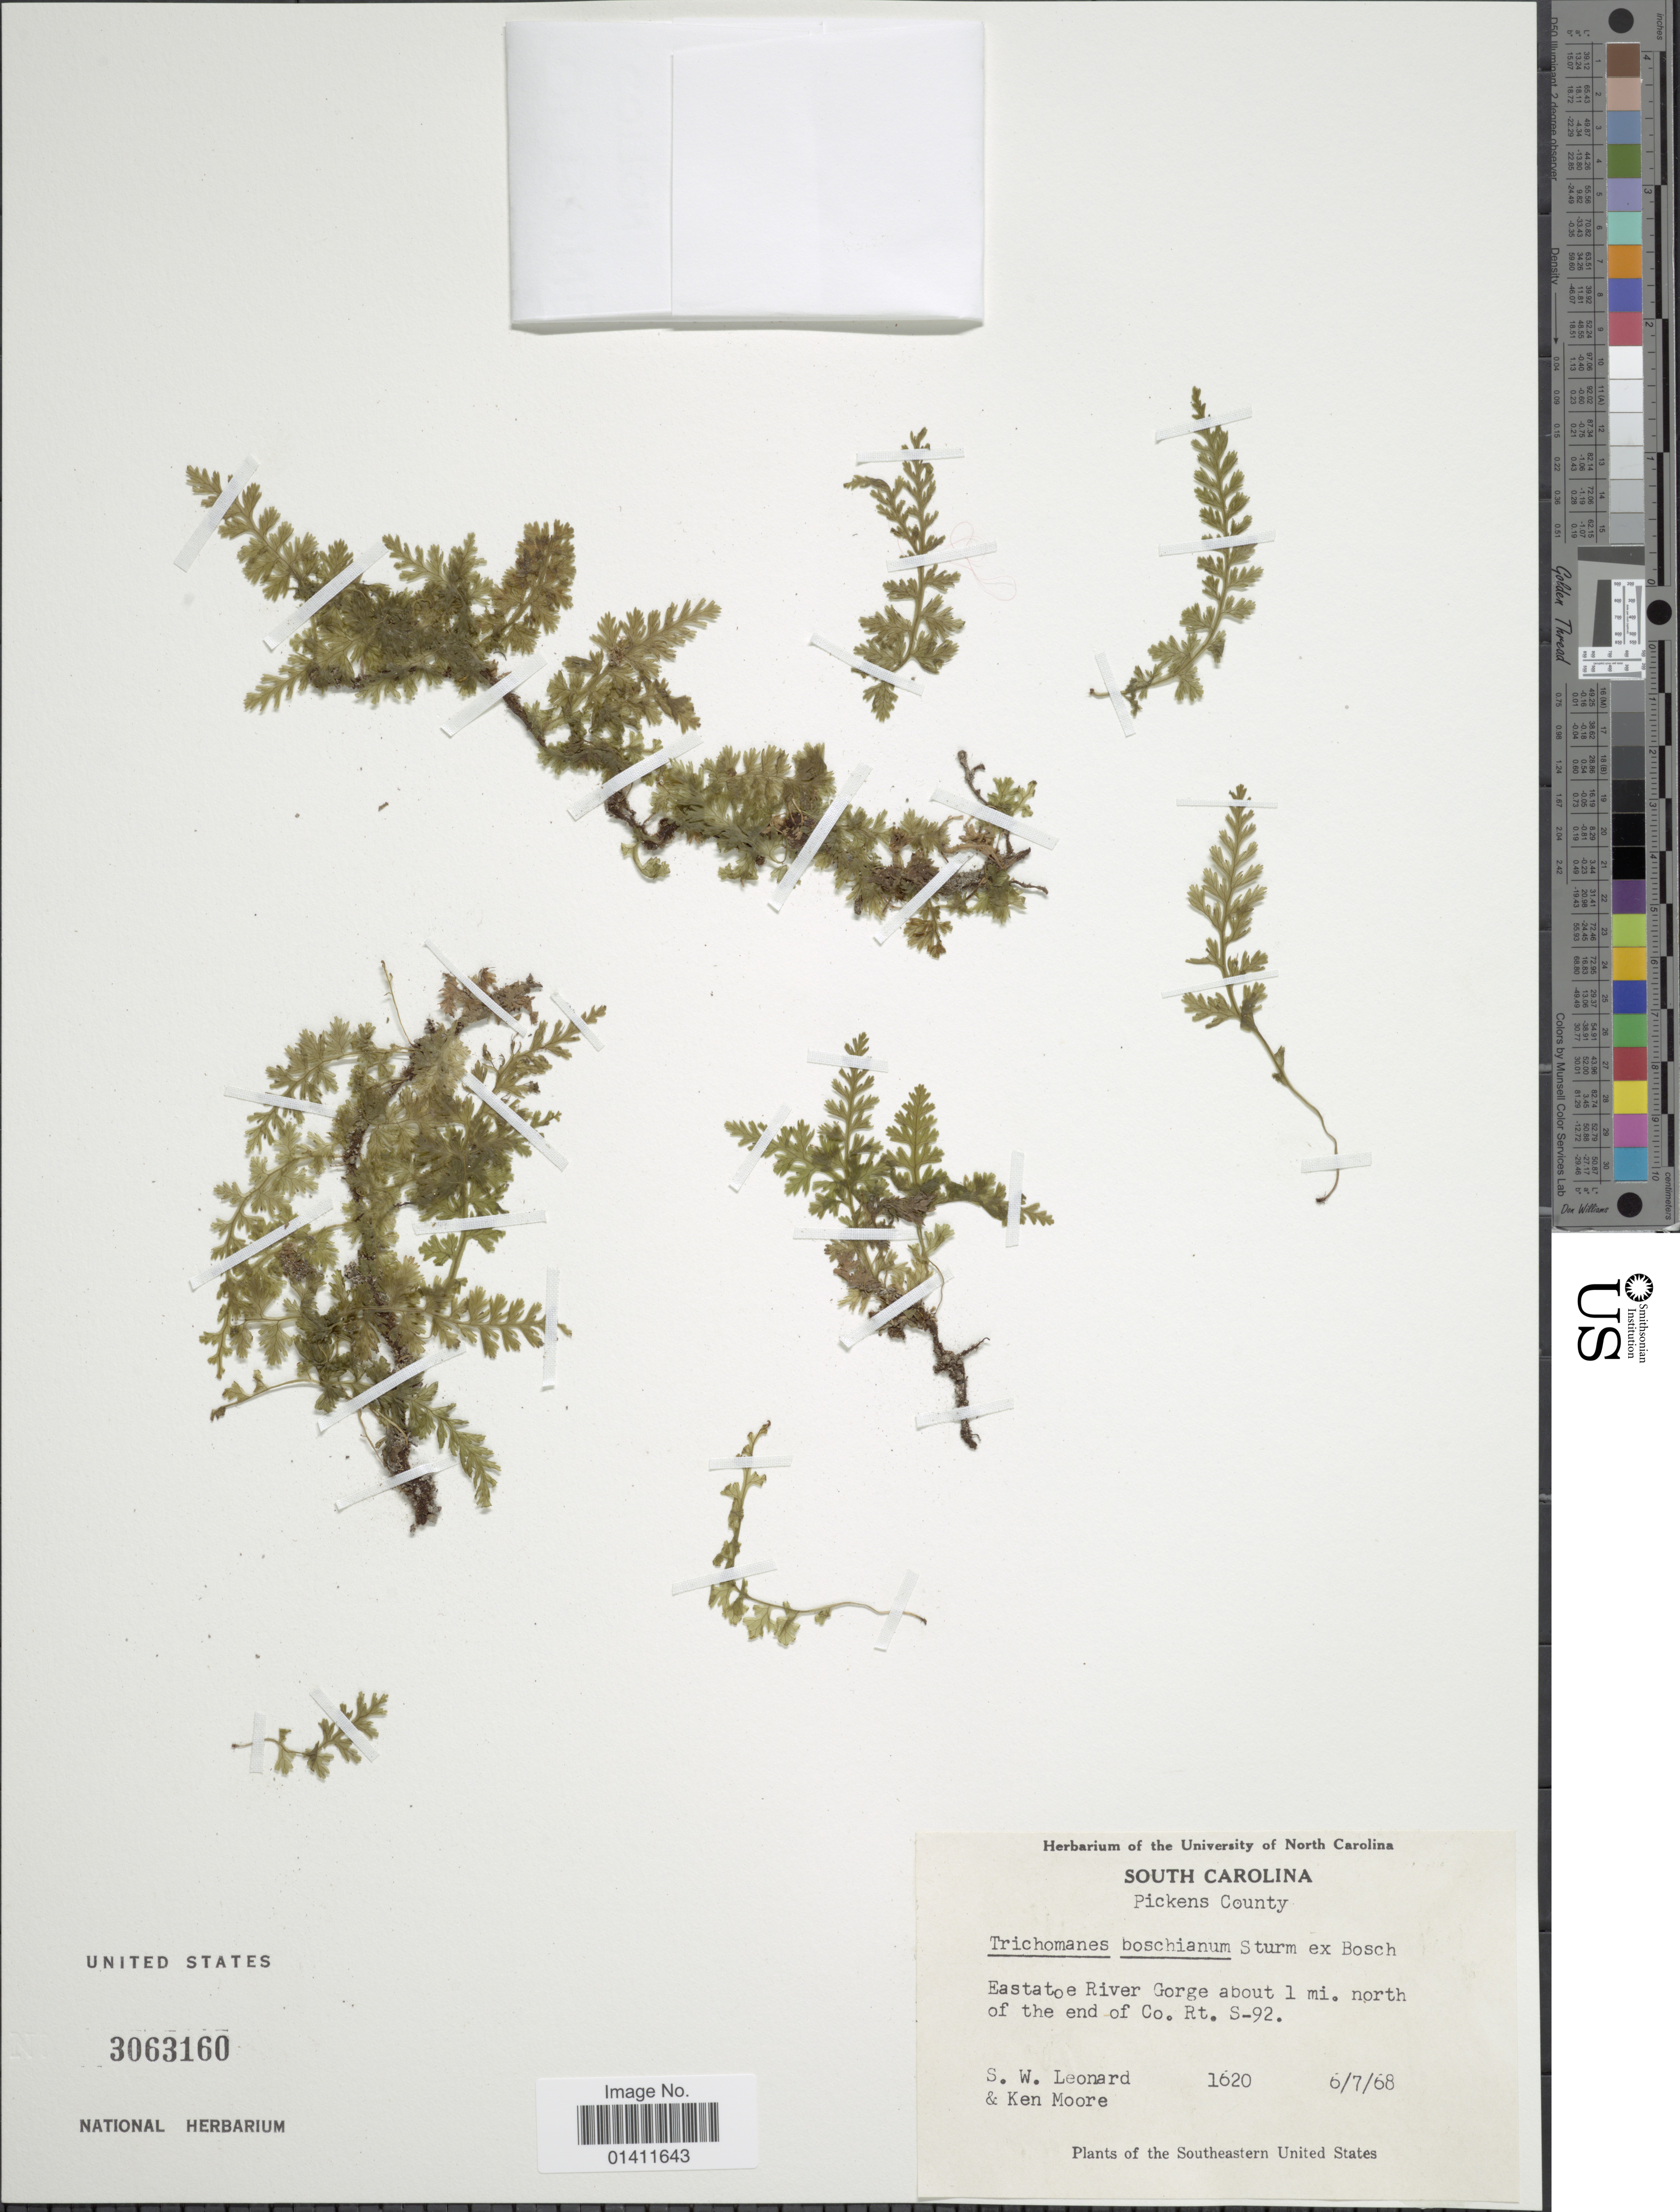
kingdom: Plantae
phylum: Tracheophyta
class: Polypodiopsida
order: Hymenophyllales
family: Hymenophyllaceae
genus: Vandenboschia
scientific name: Vandenboschia boschiana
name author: (J.W. Sturm ex Bosch) Ebihara & K. Iwats.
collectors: S. W. Leonard & K. Moore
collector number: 1620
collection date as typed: Transcribed d/m/y: 6/7/68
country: United States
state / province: South Carolina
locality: Pickens County. Eastatoe River Gorge about 1 mi. north of the end of Co. Rt. S-92.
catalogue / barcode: US 3063160